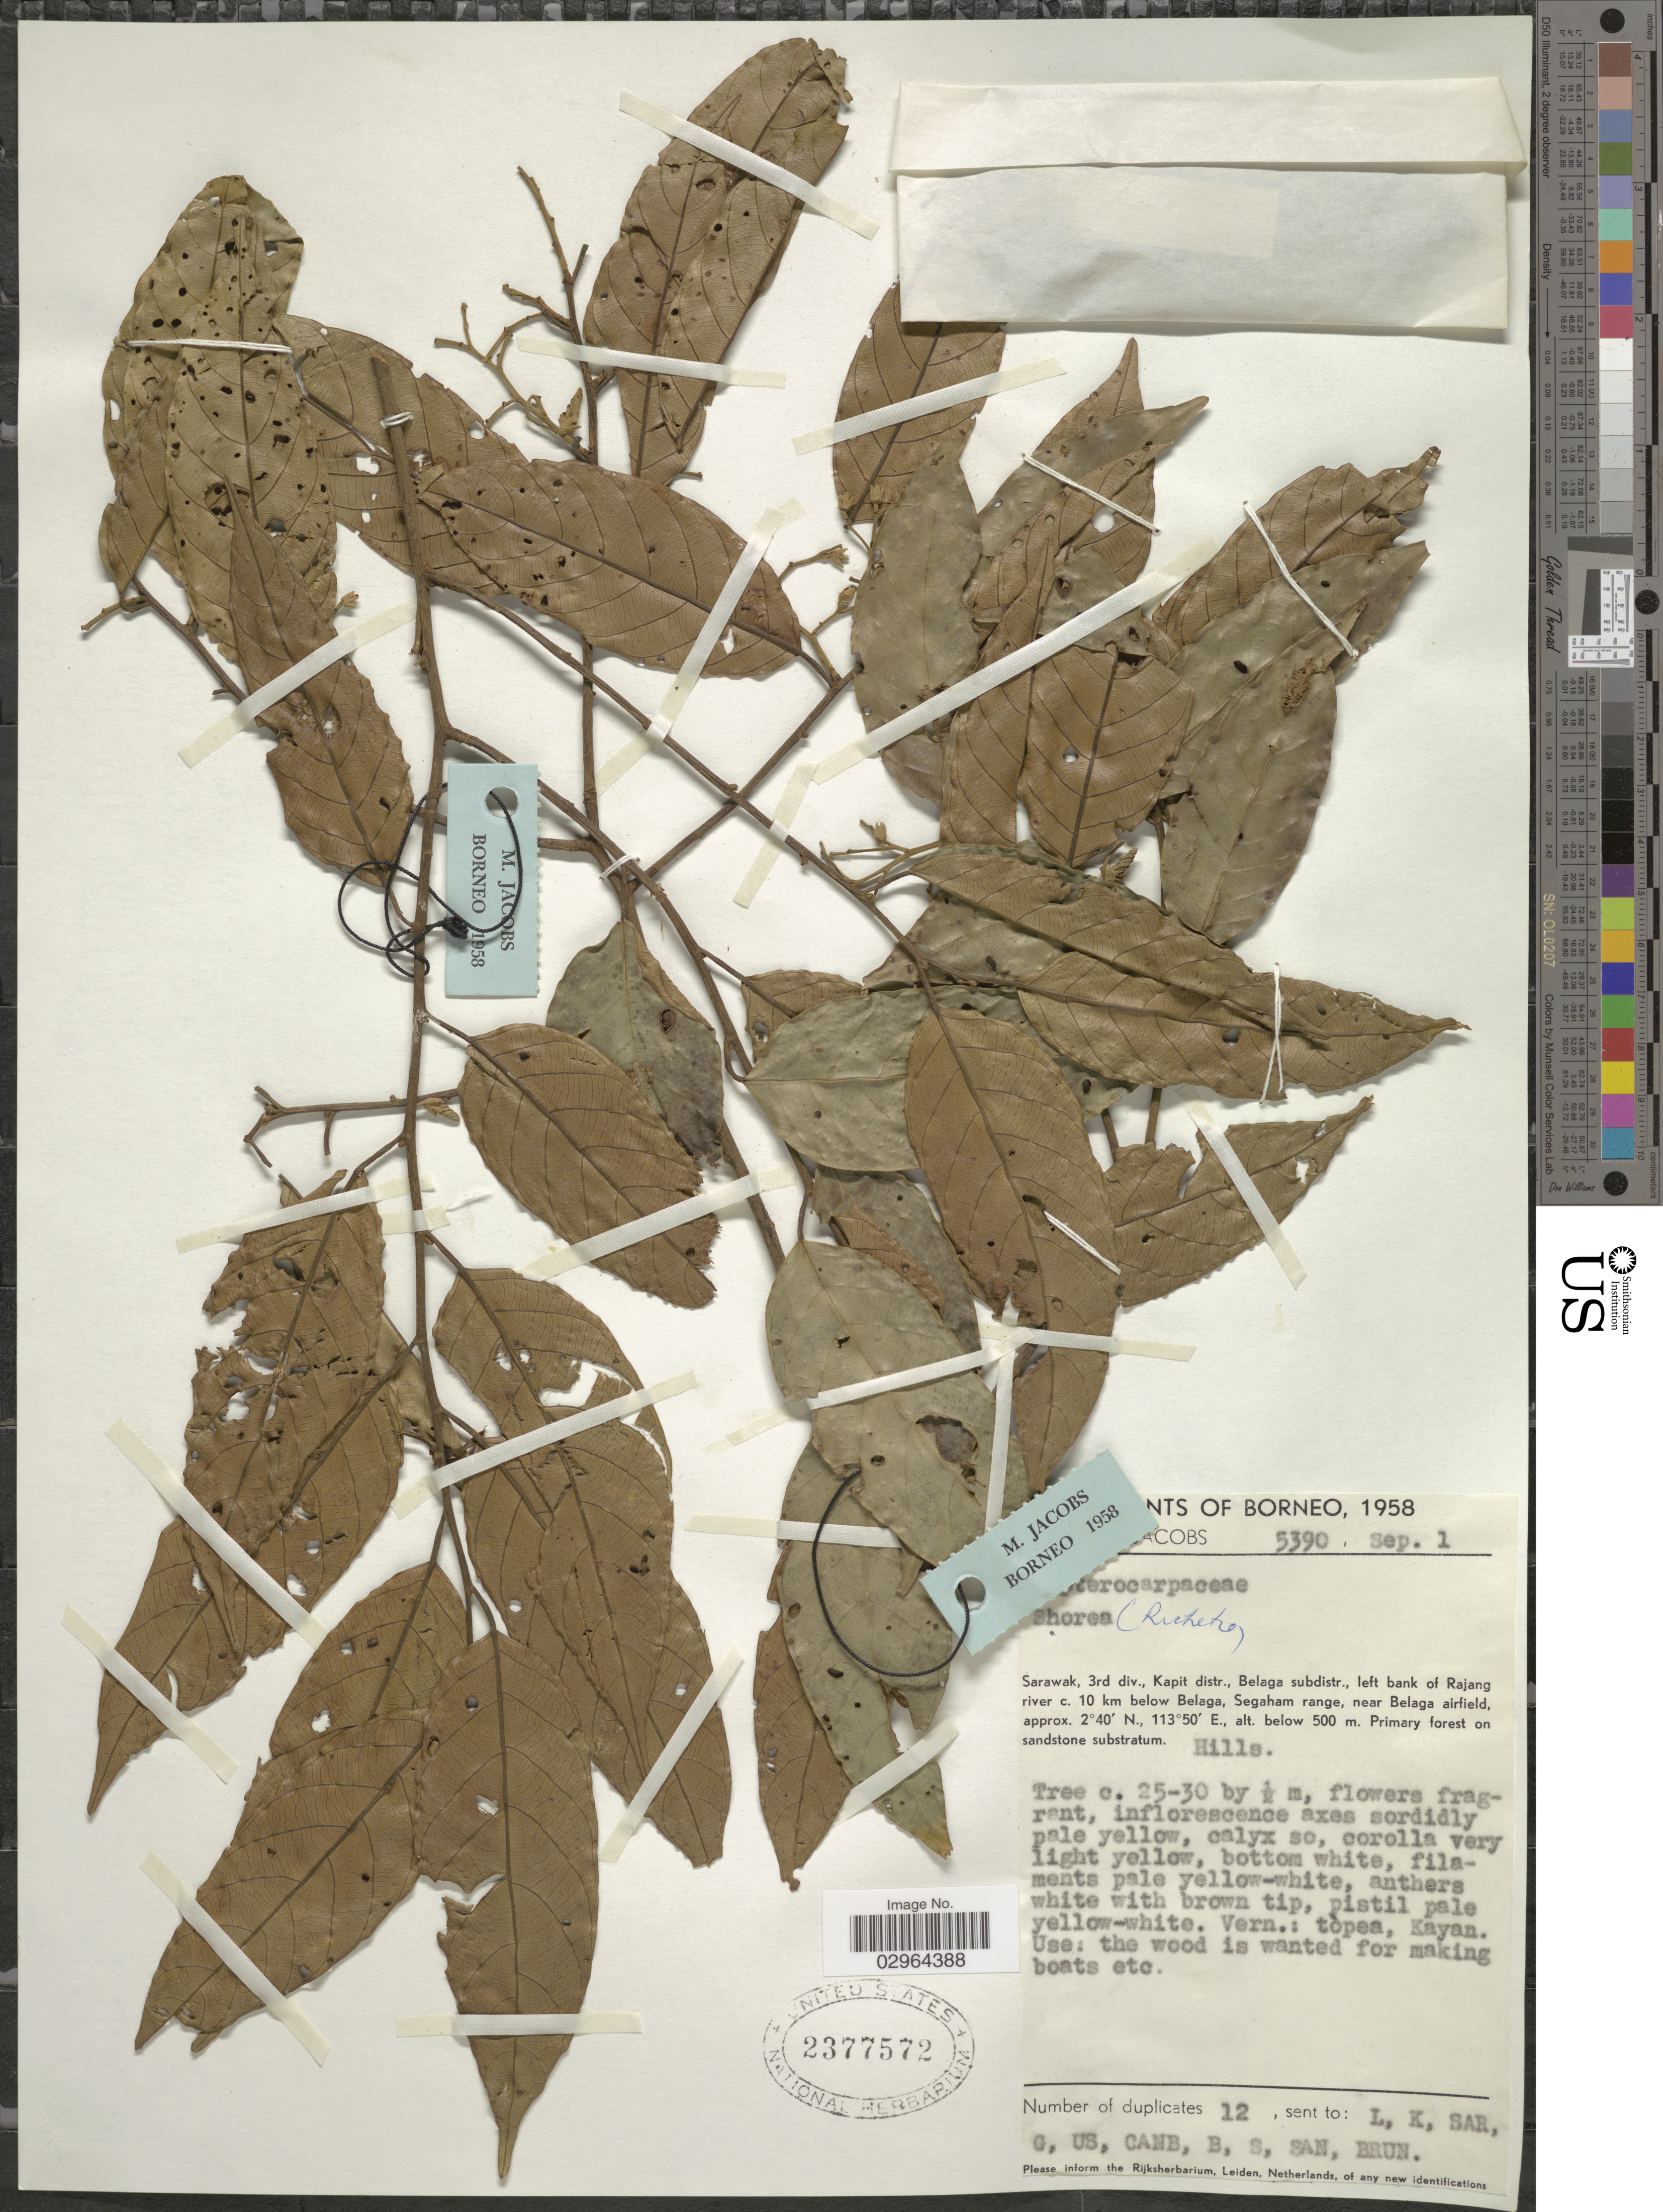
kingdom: Plantae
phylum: Tracheophyta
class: Magnoliopsida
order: Malvales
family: Dipterocarpaceae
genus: Richetia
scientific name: Richetia longisperma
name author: (Roxb.) P.S. Ashton & J. Heck.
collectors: M. Jacobs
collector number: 5390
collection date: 1958-09-01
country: Malaysia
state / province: Sarawak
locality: Borneo, 3rd div., Kapit distr., Belaga subdistr., left bank of Rajang river c. 10 km below Belaga, Segaham range, near Belaga airfield.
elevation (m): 500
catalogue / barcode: US 2377572